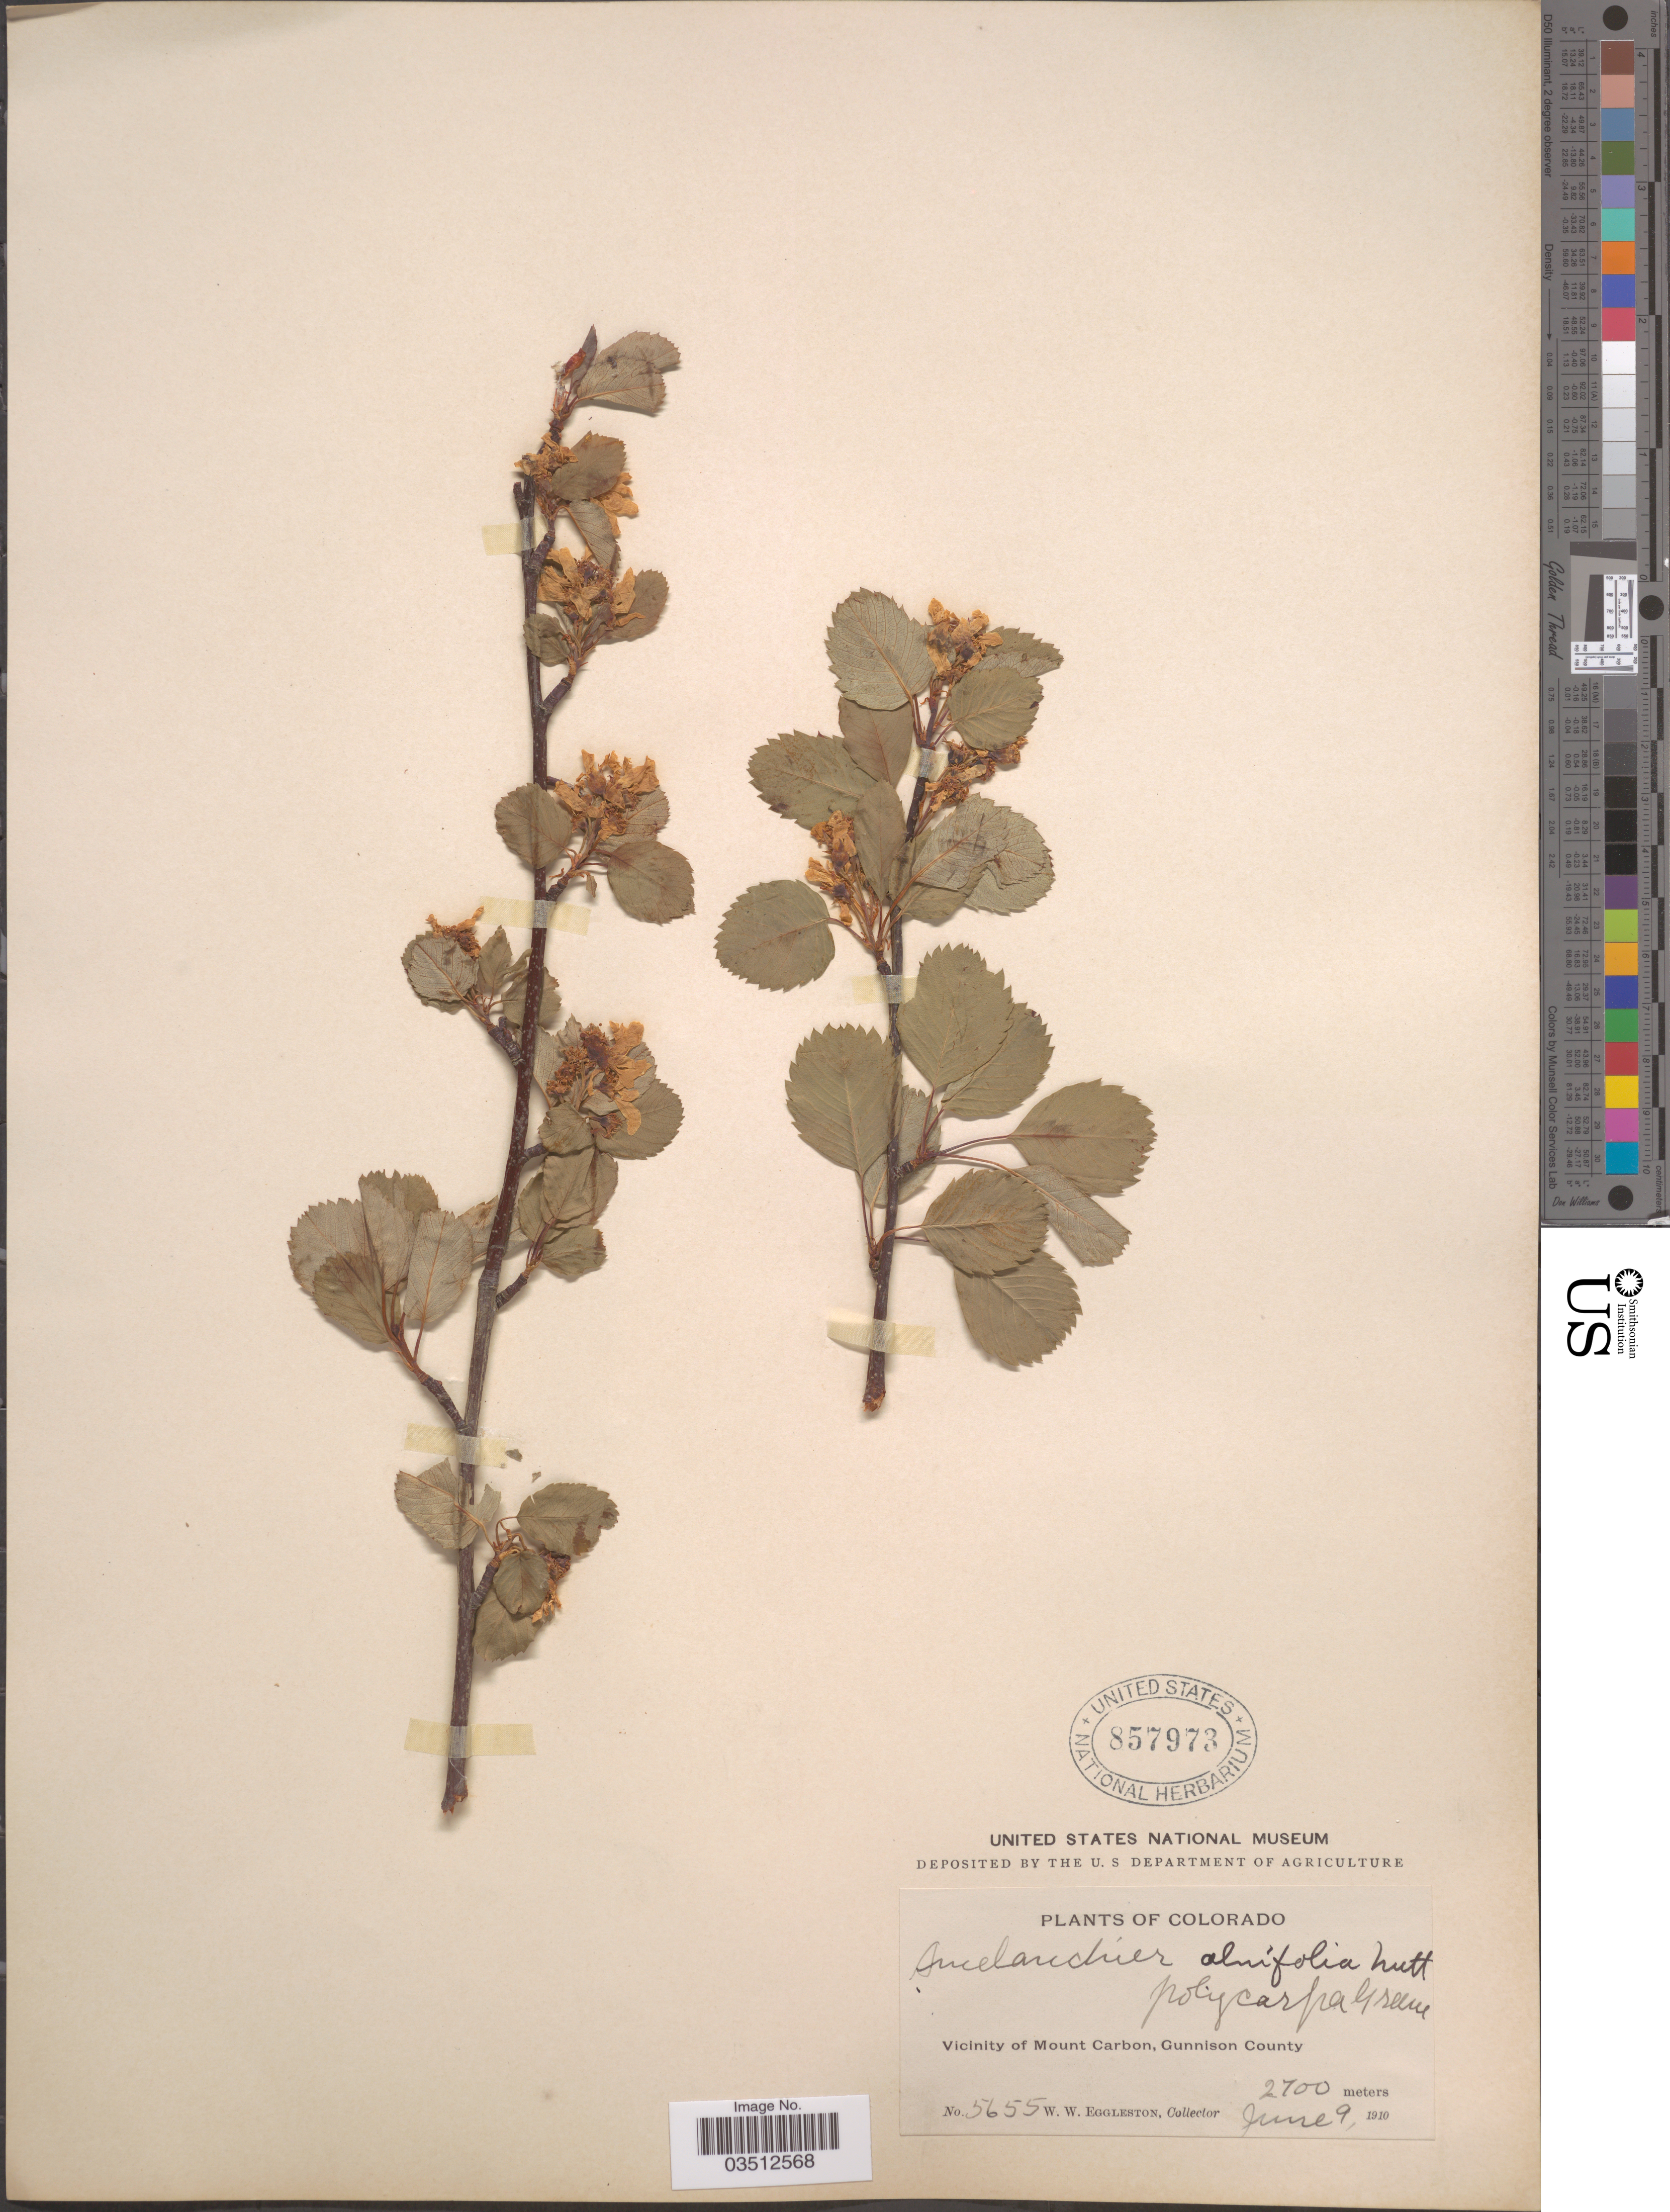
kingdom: Plantae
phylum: Tracheophyta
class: Magnoliopsida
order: Rosales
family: Rosaceae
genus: Amelanchier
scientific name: Amelanchier pumila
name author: (Nutt.) M. Roem.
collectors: W. W. Eggleston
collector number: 5655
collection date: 1910-06-09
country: United States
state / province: Colorado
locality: Vicinity of Mount Carbon, Gunnison County.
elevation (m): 2700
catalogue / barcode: US 857973